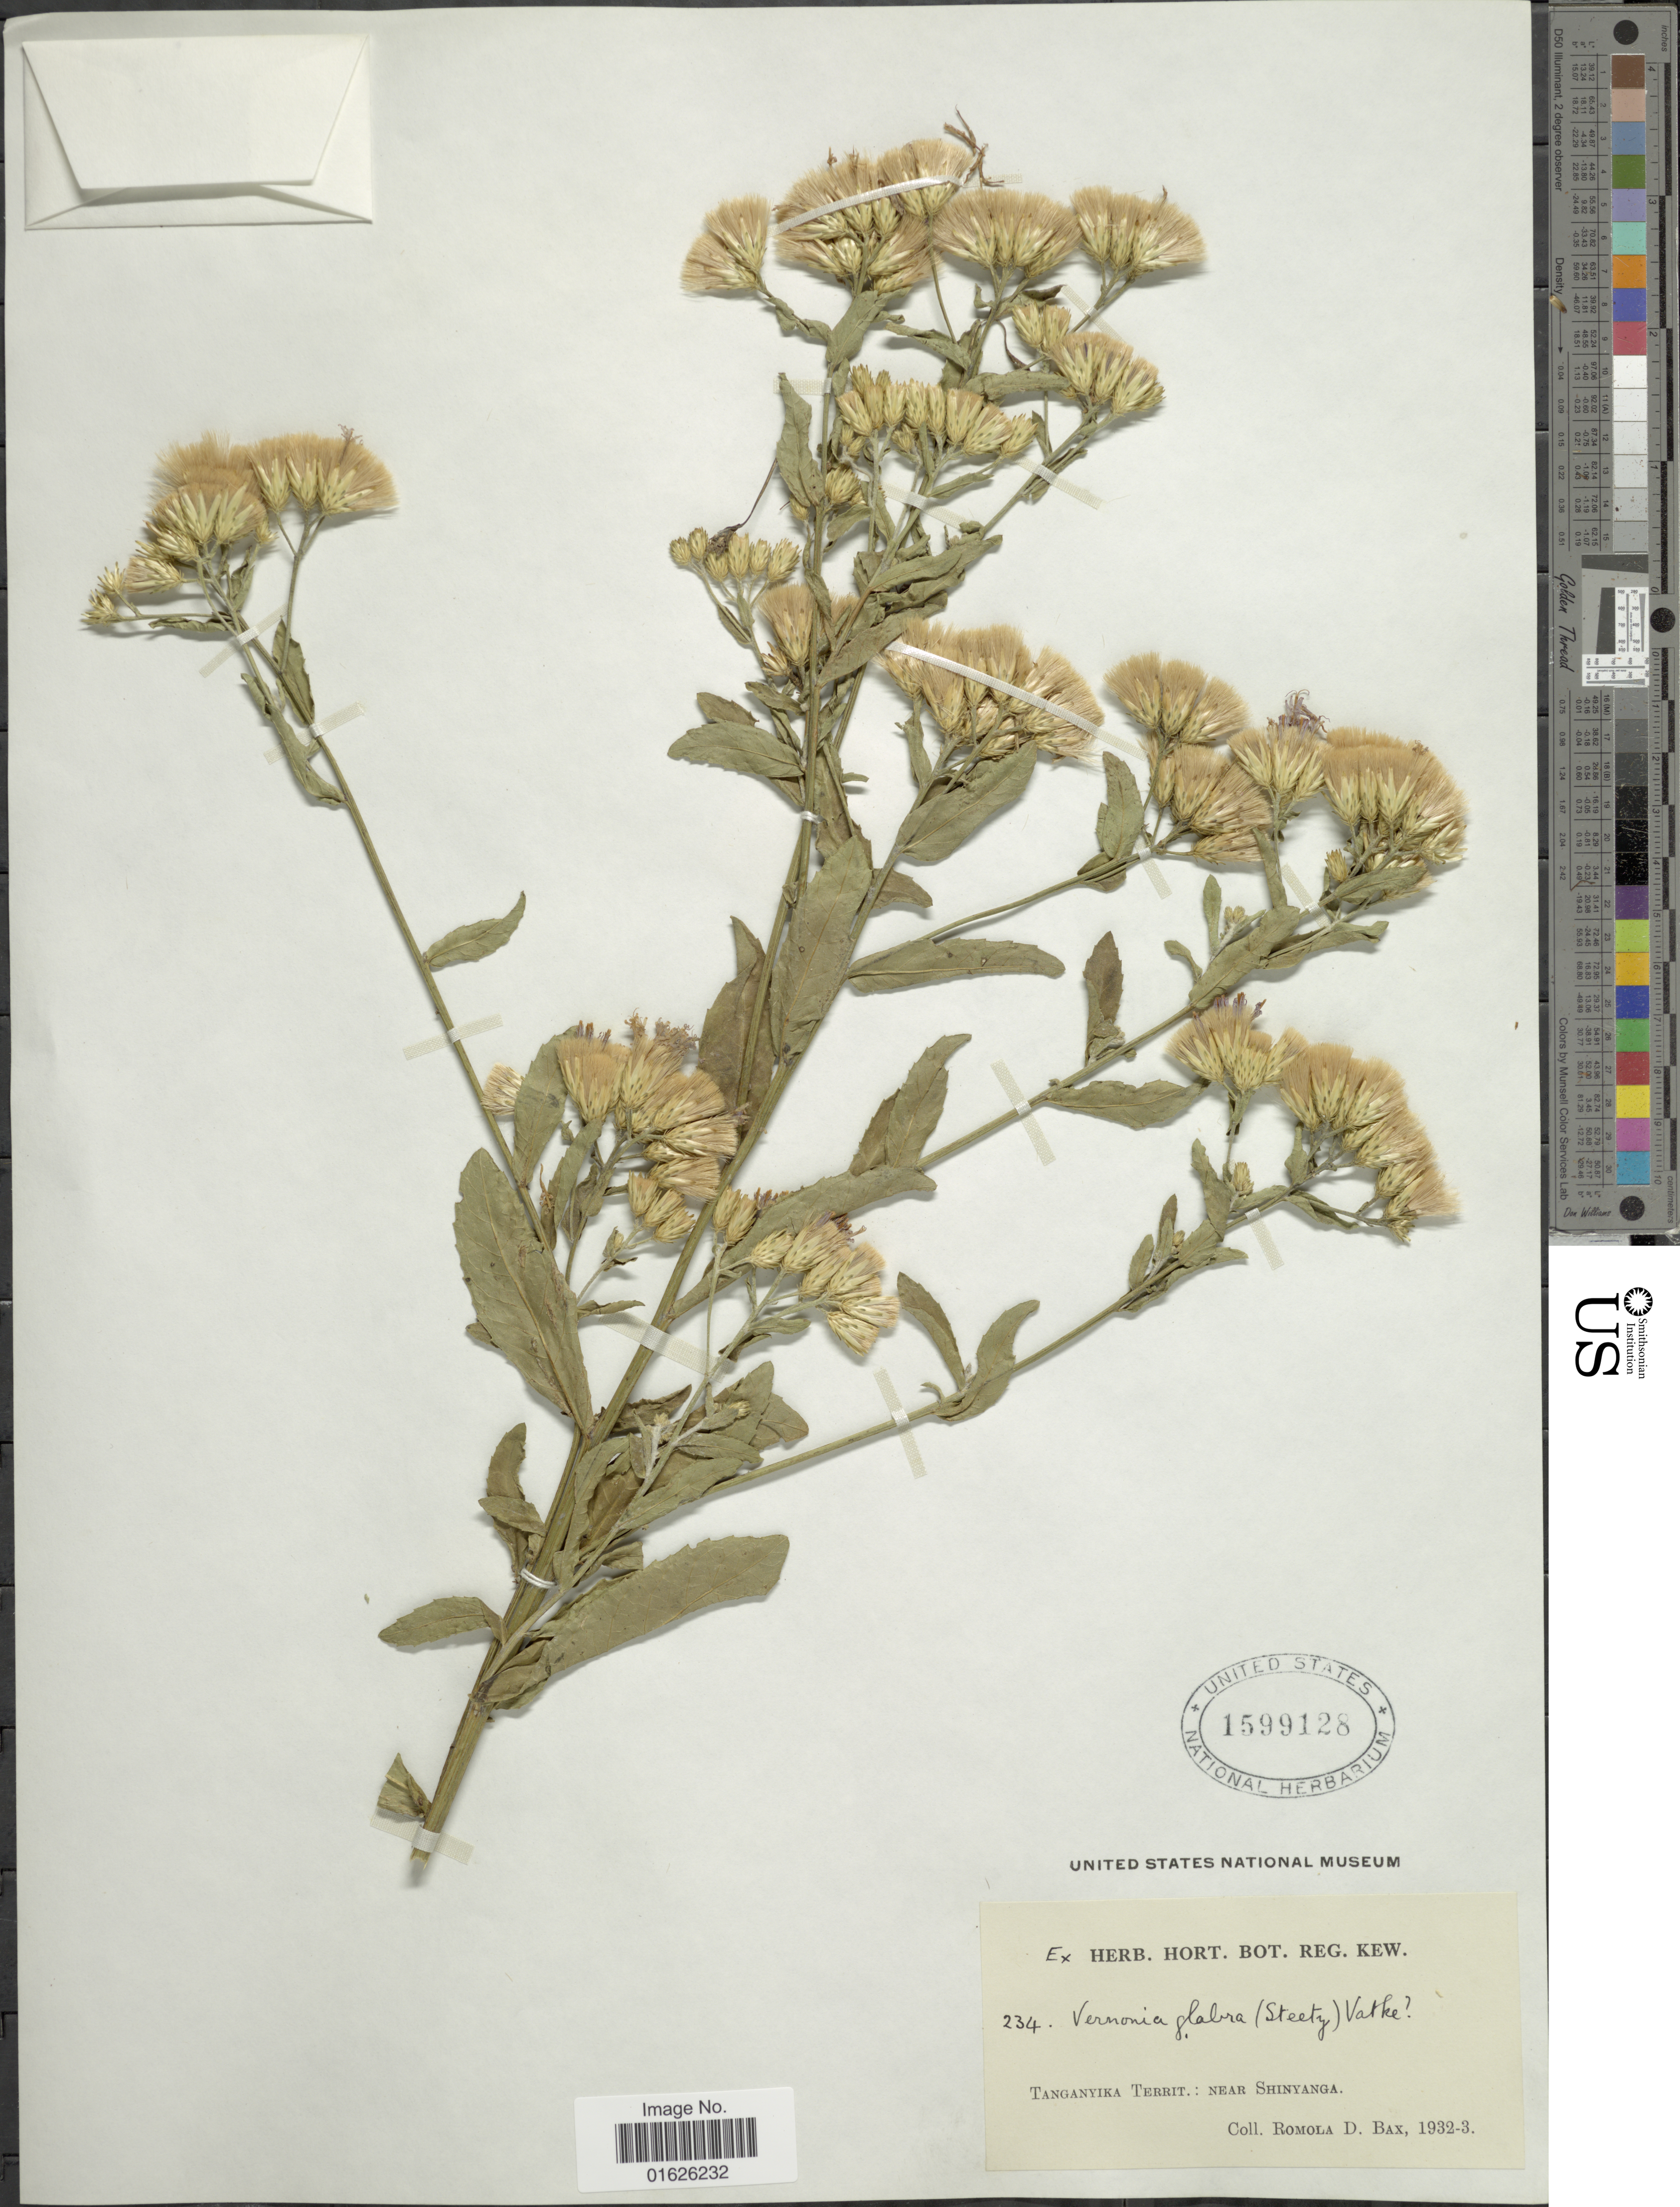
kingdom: Plantae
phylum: Tracheophyta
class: Magnoliopsida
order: Asterales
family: Asteraceae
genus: Linzia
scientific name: Linzia glabra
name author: Steetz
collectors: R. Bax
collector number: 234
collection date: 1932/1933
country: Tanzania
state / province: Shinyanga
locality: Tanganyika Territ. : near Shinyanga.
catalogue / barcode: US 1599128